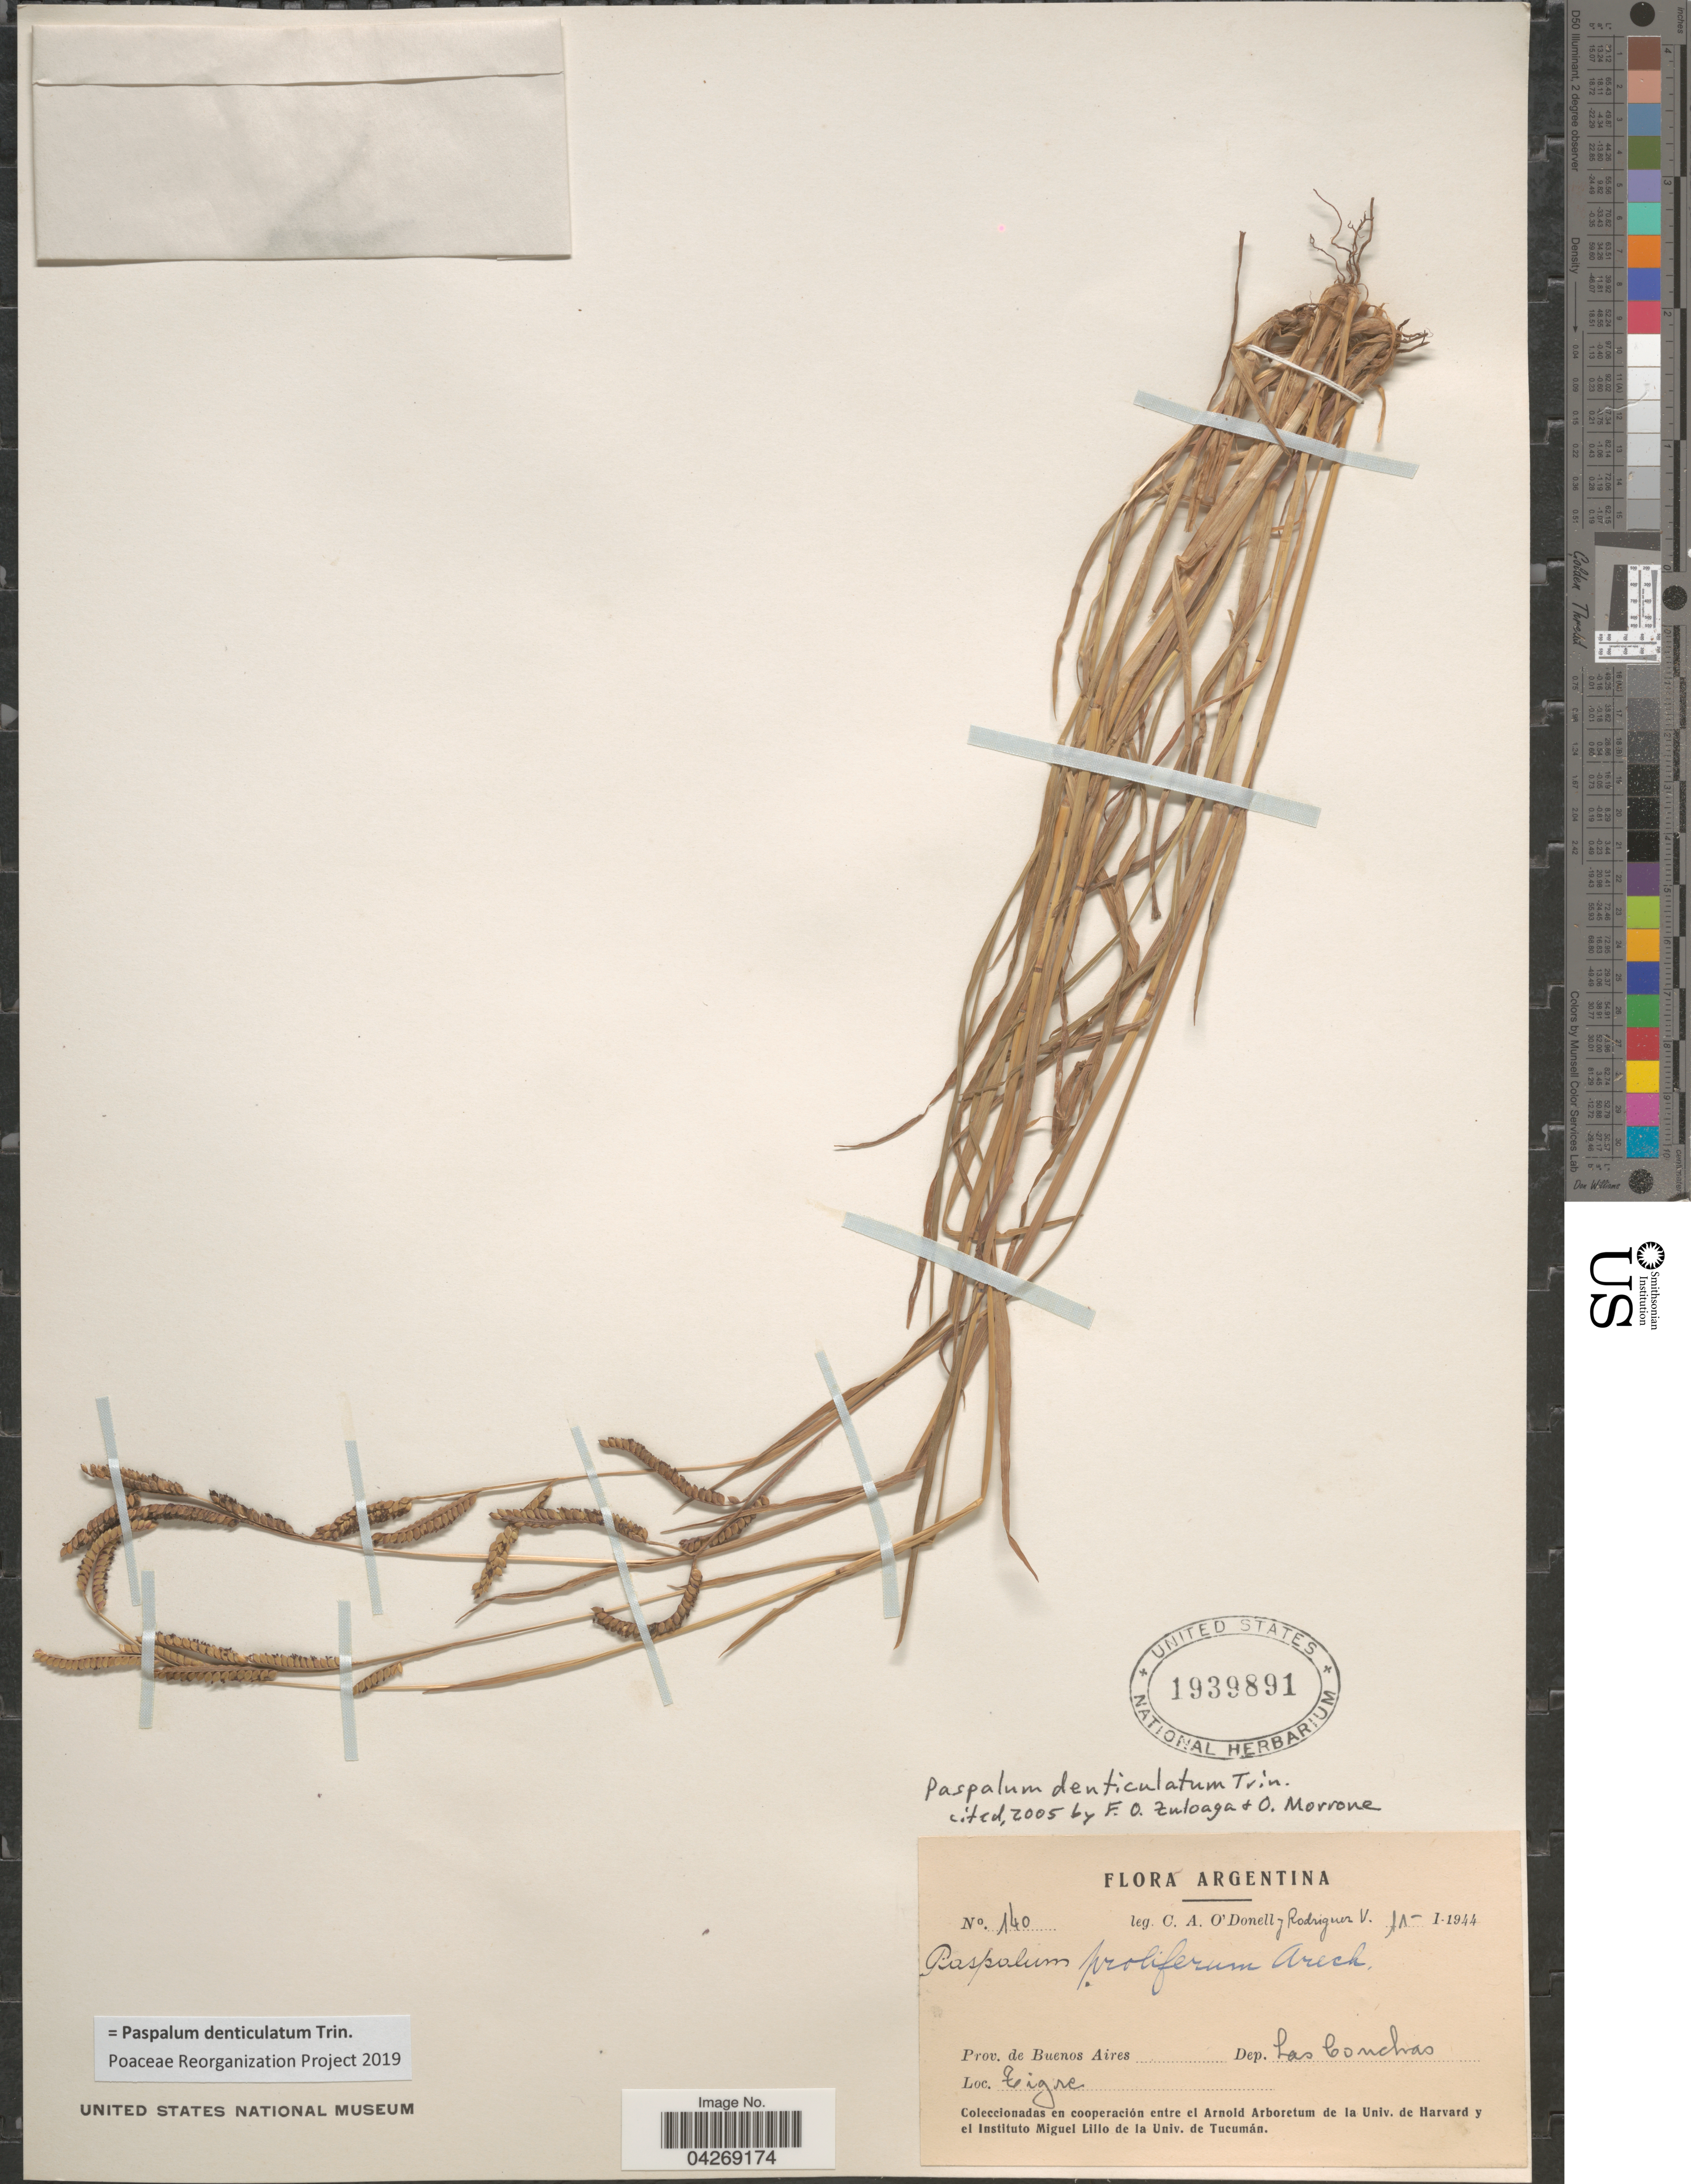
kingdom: Plantae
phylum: Tracheophyta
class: Liliopsida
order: Poales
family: Poaceae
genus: Paspalum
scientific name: Paspalum denticulatum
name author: Trin.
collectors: C. A. O'Donell & V. Rodriguez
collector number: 140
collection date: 1944-01-11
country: Argentina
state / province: Buenos Aires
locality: Dep. Las Conchas. Tigre.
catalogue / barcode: US 1939891